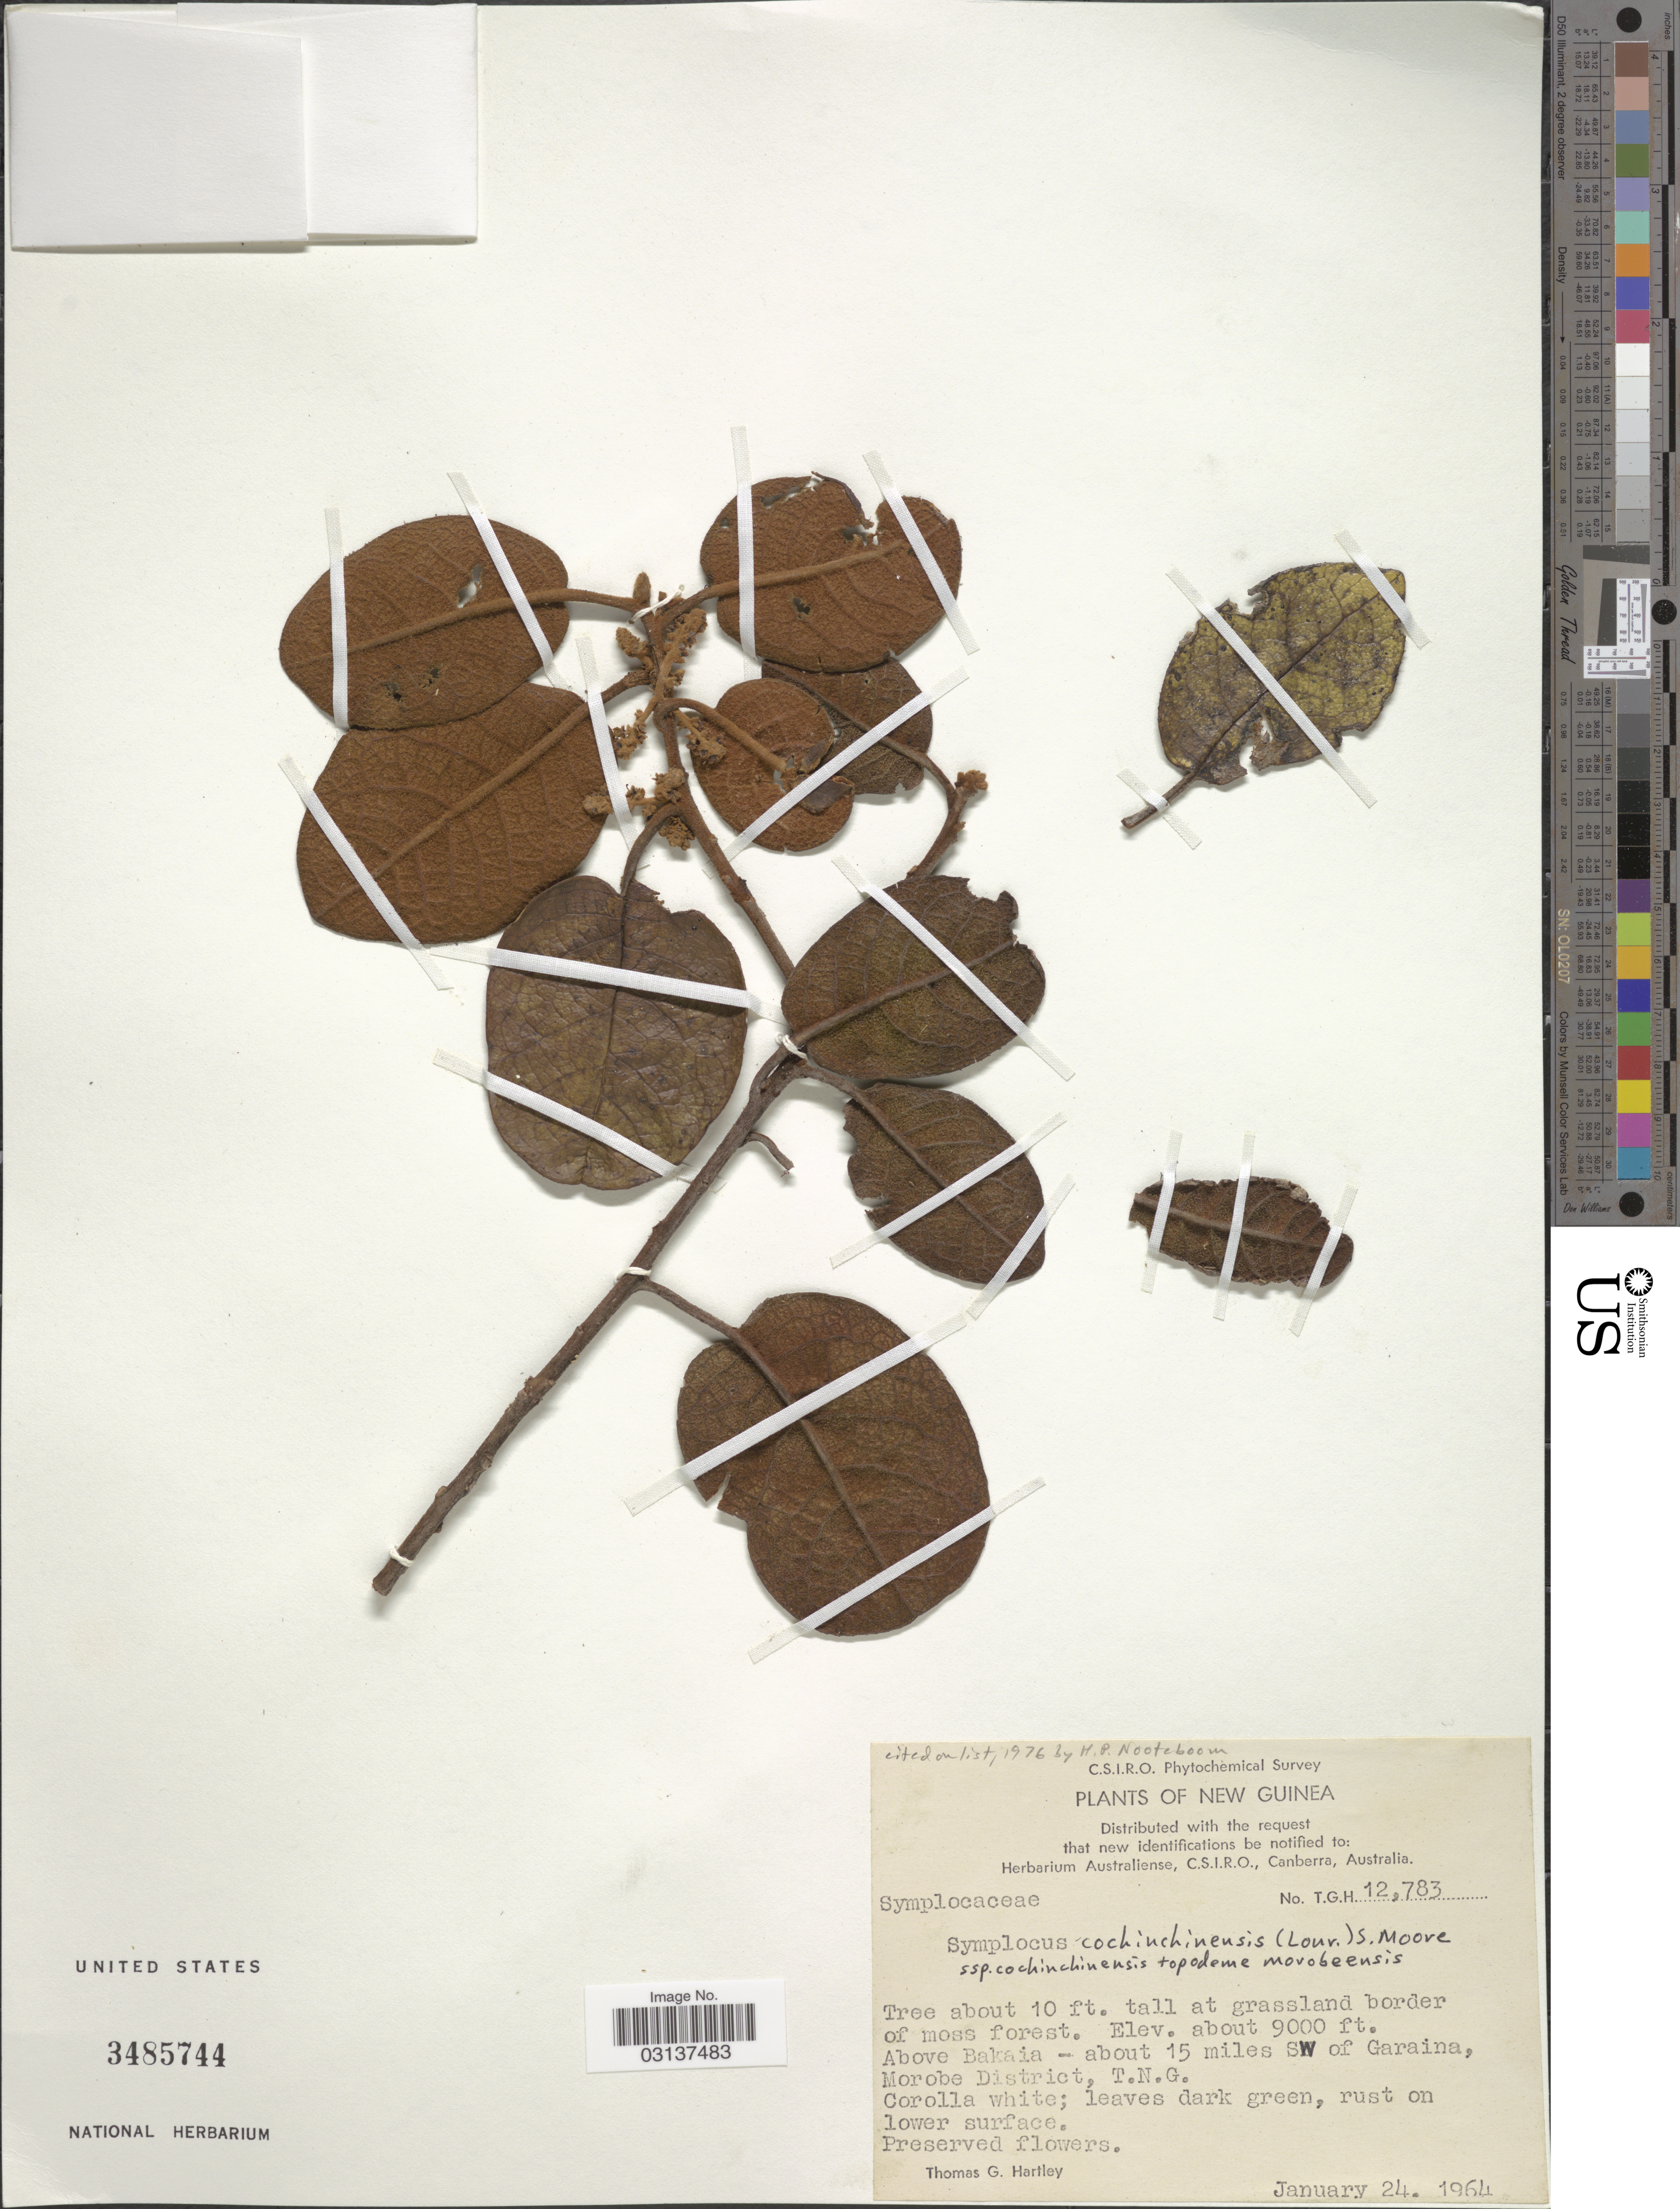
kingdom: Plantae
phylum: Tracheophyta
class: Magnoliopsida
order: Ericales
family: Symplocaceae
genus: Symplocos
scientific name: Symplocos cochinchinensis subsp. cochinchinensis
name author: (Lour.) S. Moore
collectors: T. Hartley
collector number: TGH 12783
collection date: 1964-01-24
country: Papua New Guinea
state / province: Morobe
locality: New Guinea, Above Bakaia - about 15 miles SW of Garaina, Morobe District, T.N.G.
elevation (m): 2743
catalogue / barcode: US 3485744